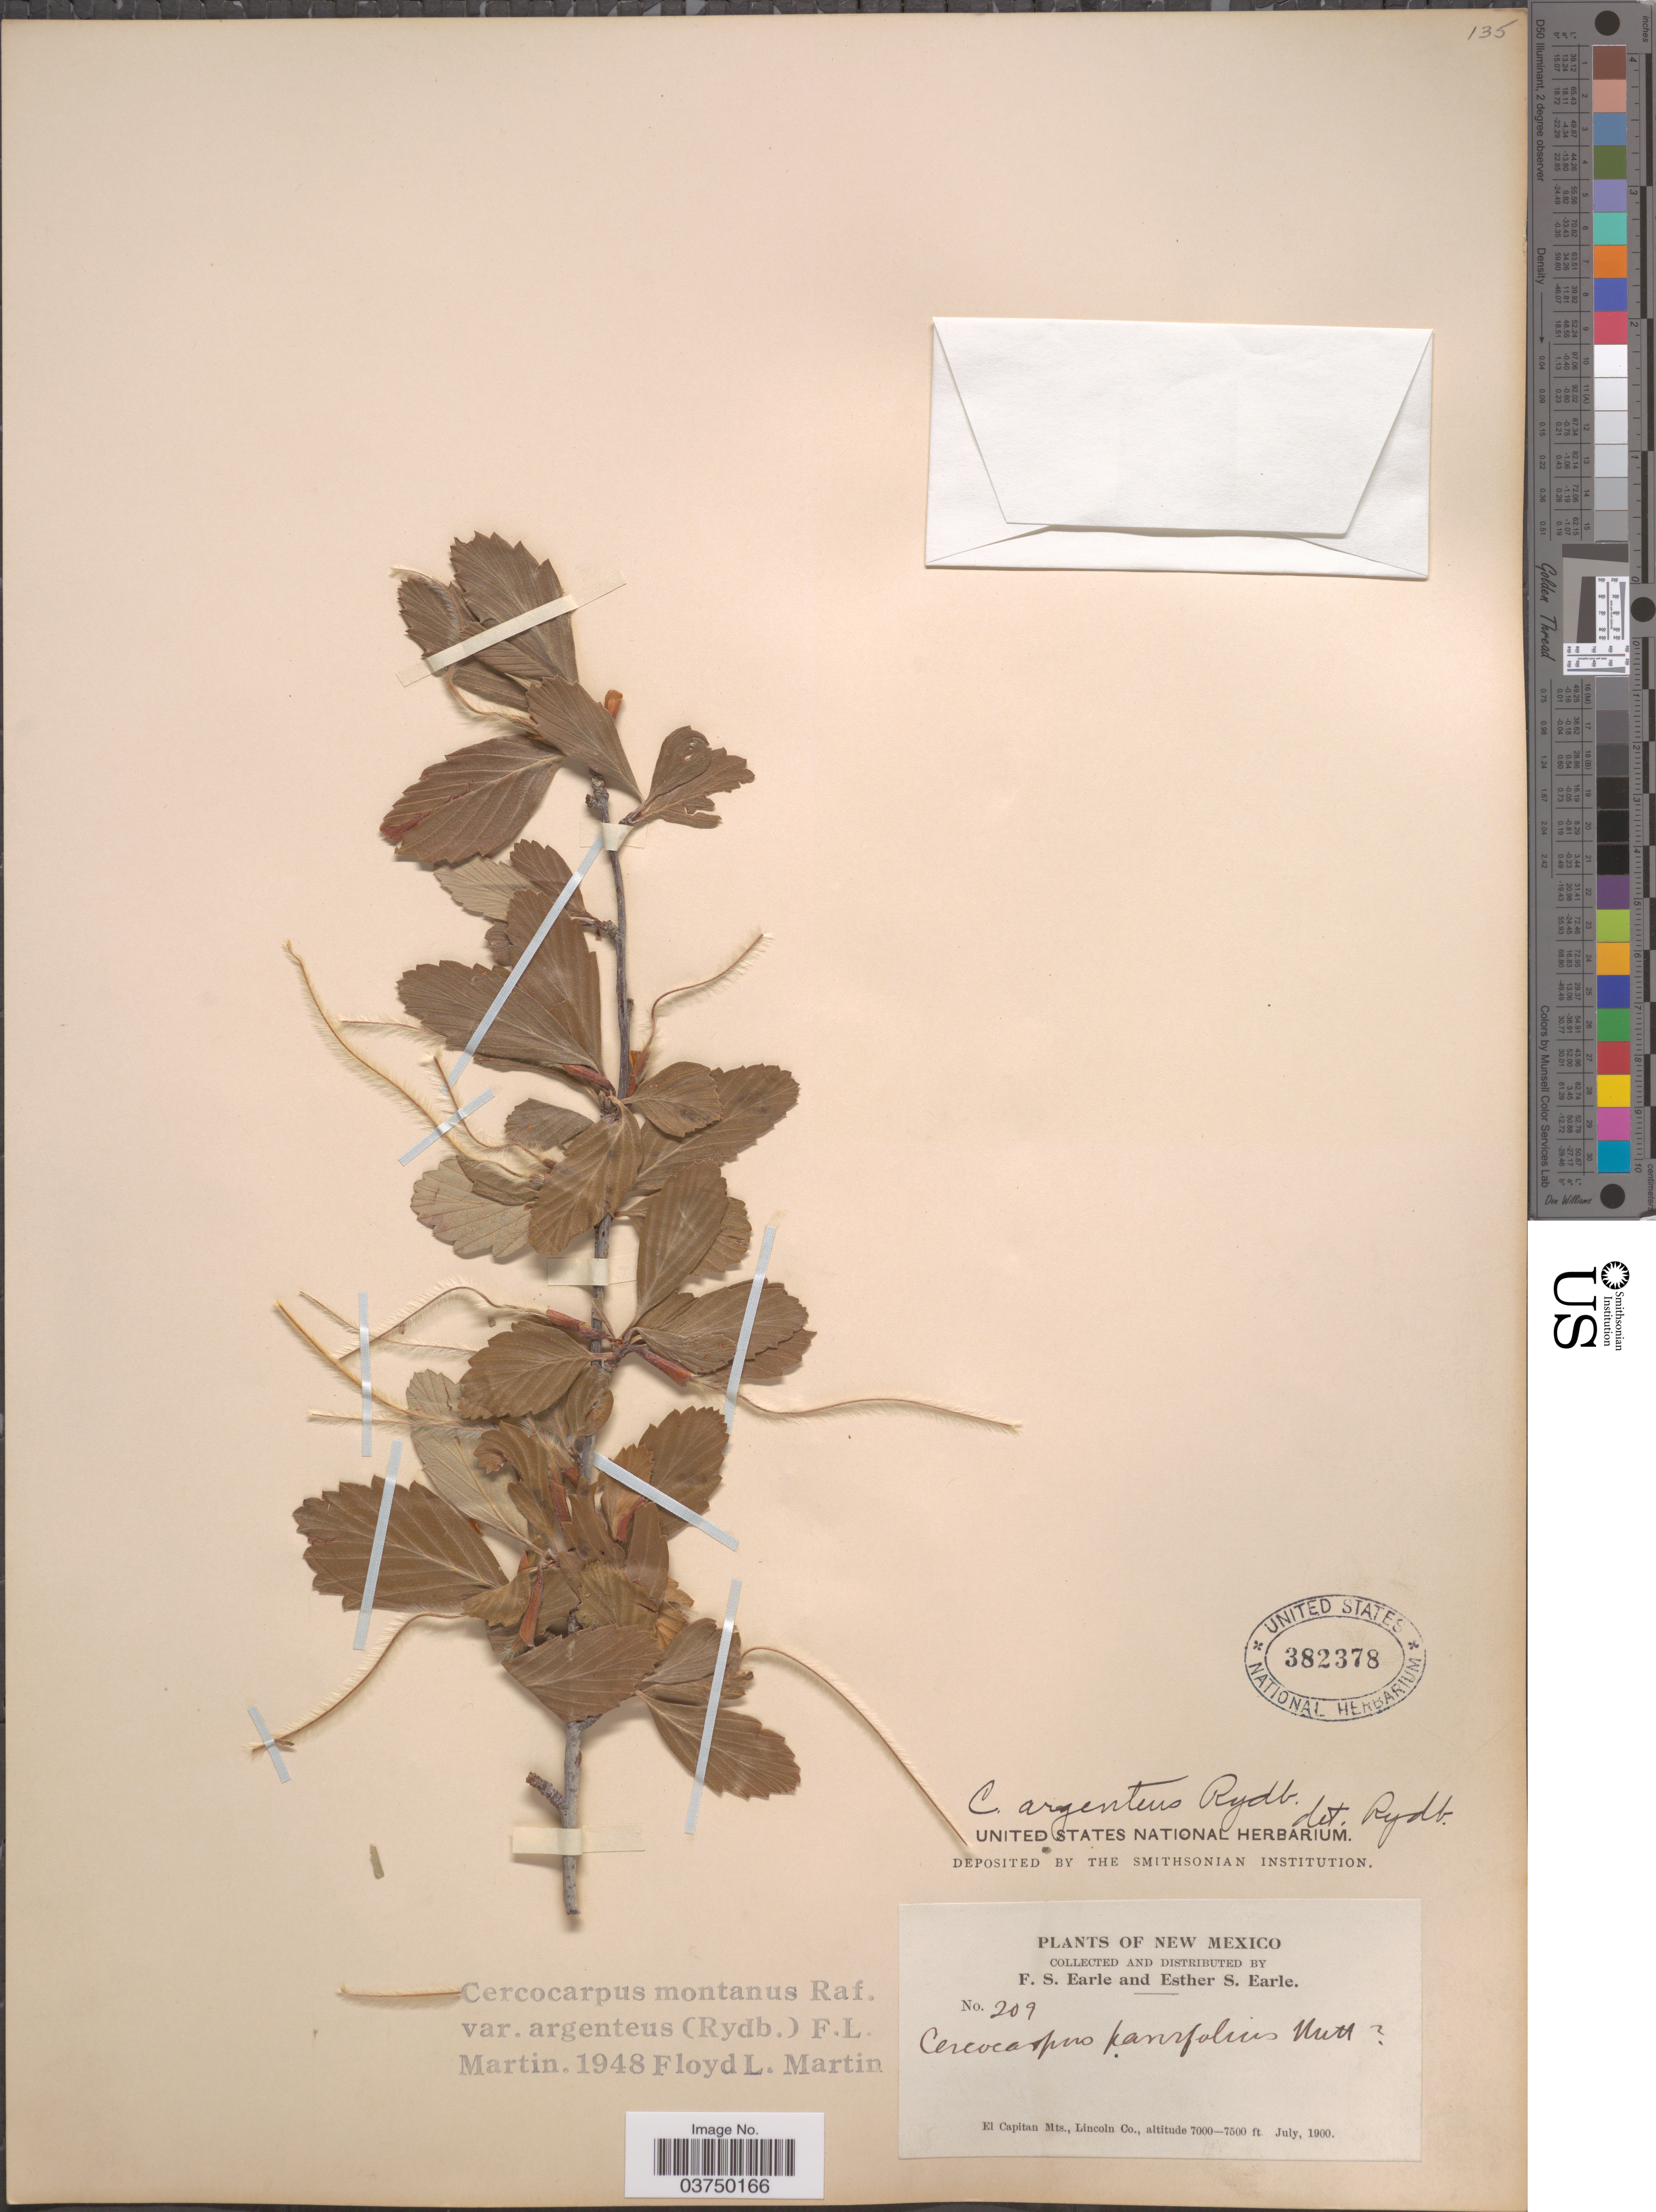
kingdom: Plantae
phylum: Tracheophyta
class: Magnoliopsida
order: Rosales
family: Rosaceae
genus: Cercocarpus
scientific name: Cercocarpus montanus var. argenteus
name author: (Rydb.) F.L. Martin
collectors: F. S. Earle & E. S. Earle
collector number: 209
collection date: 1900-07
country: United States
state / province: New Mexico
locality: El Capitan Mts, Lincoln Co.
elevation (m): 2134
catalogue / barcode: US 382378